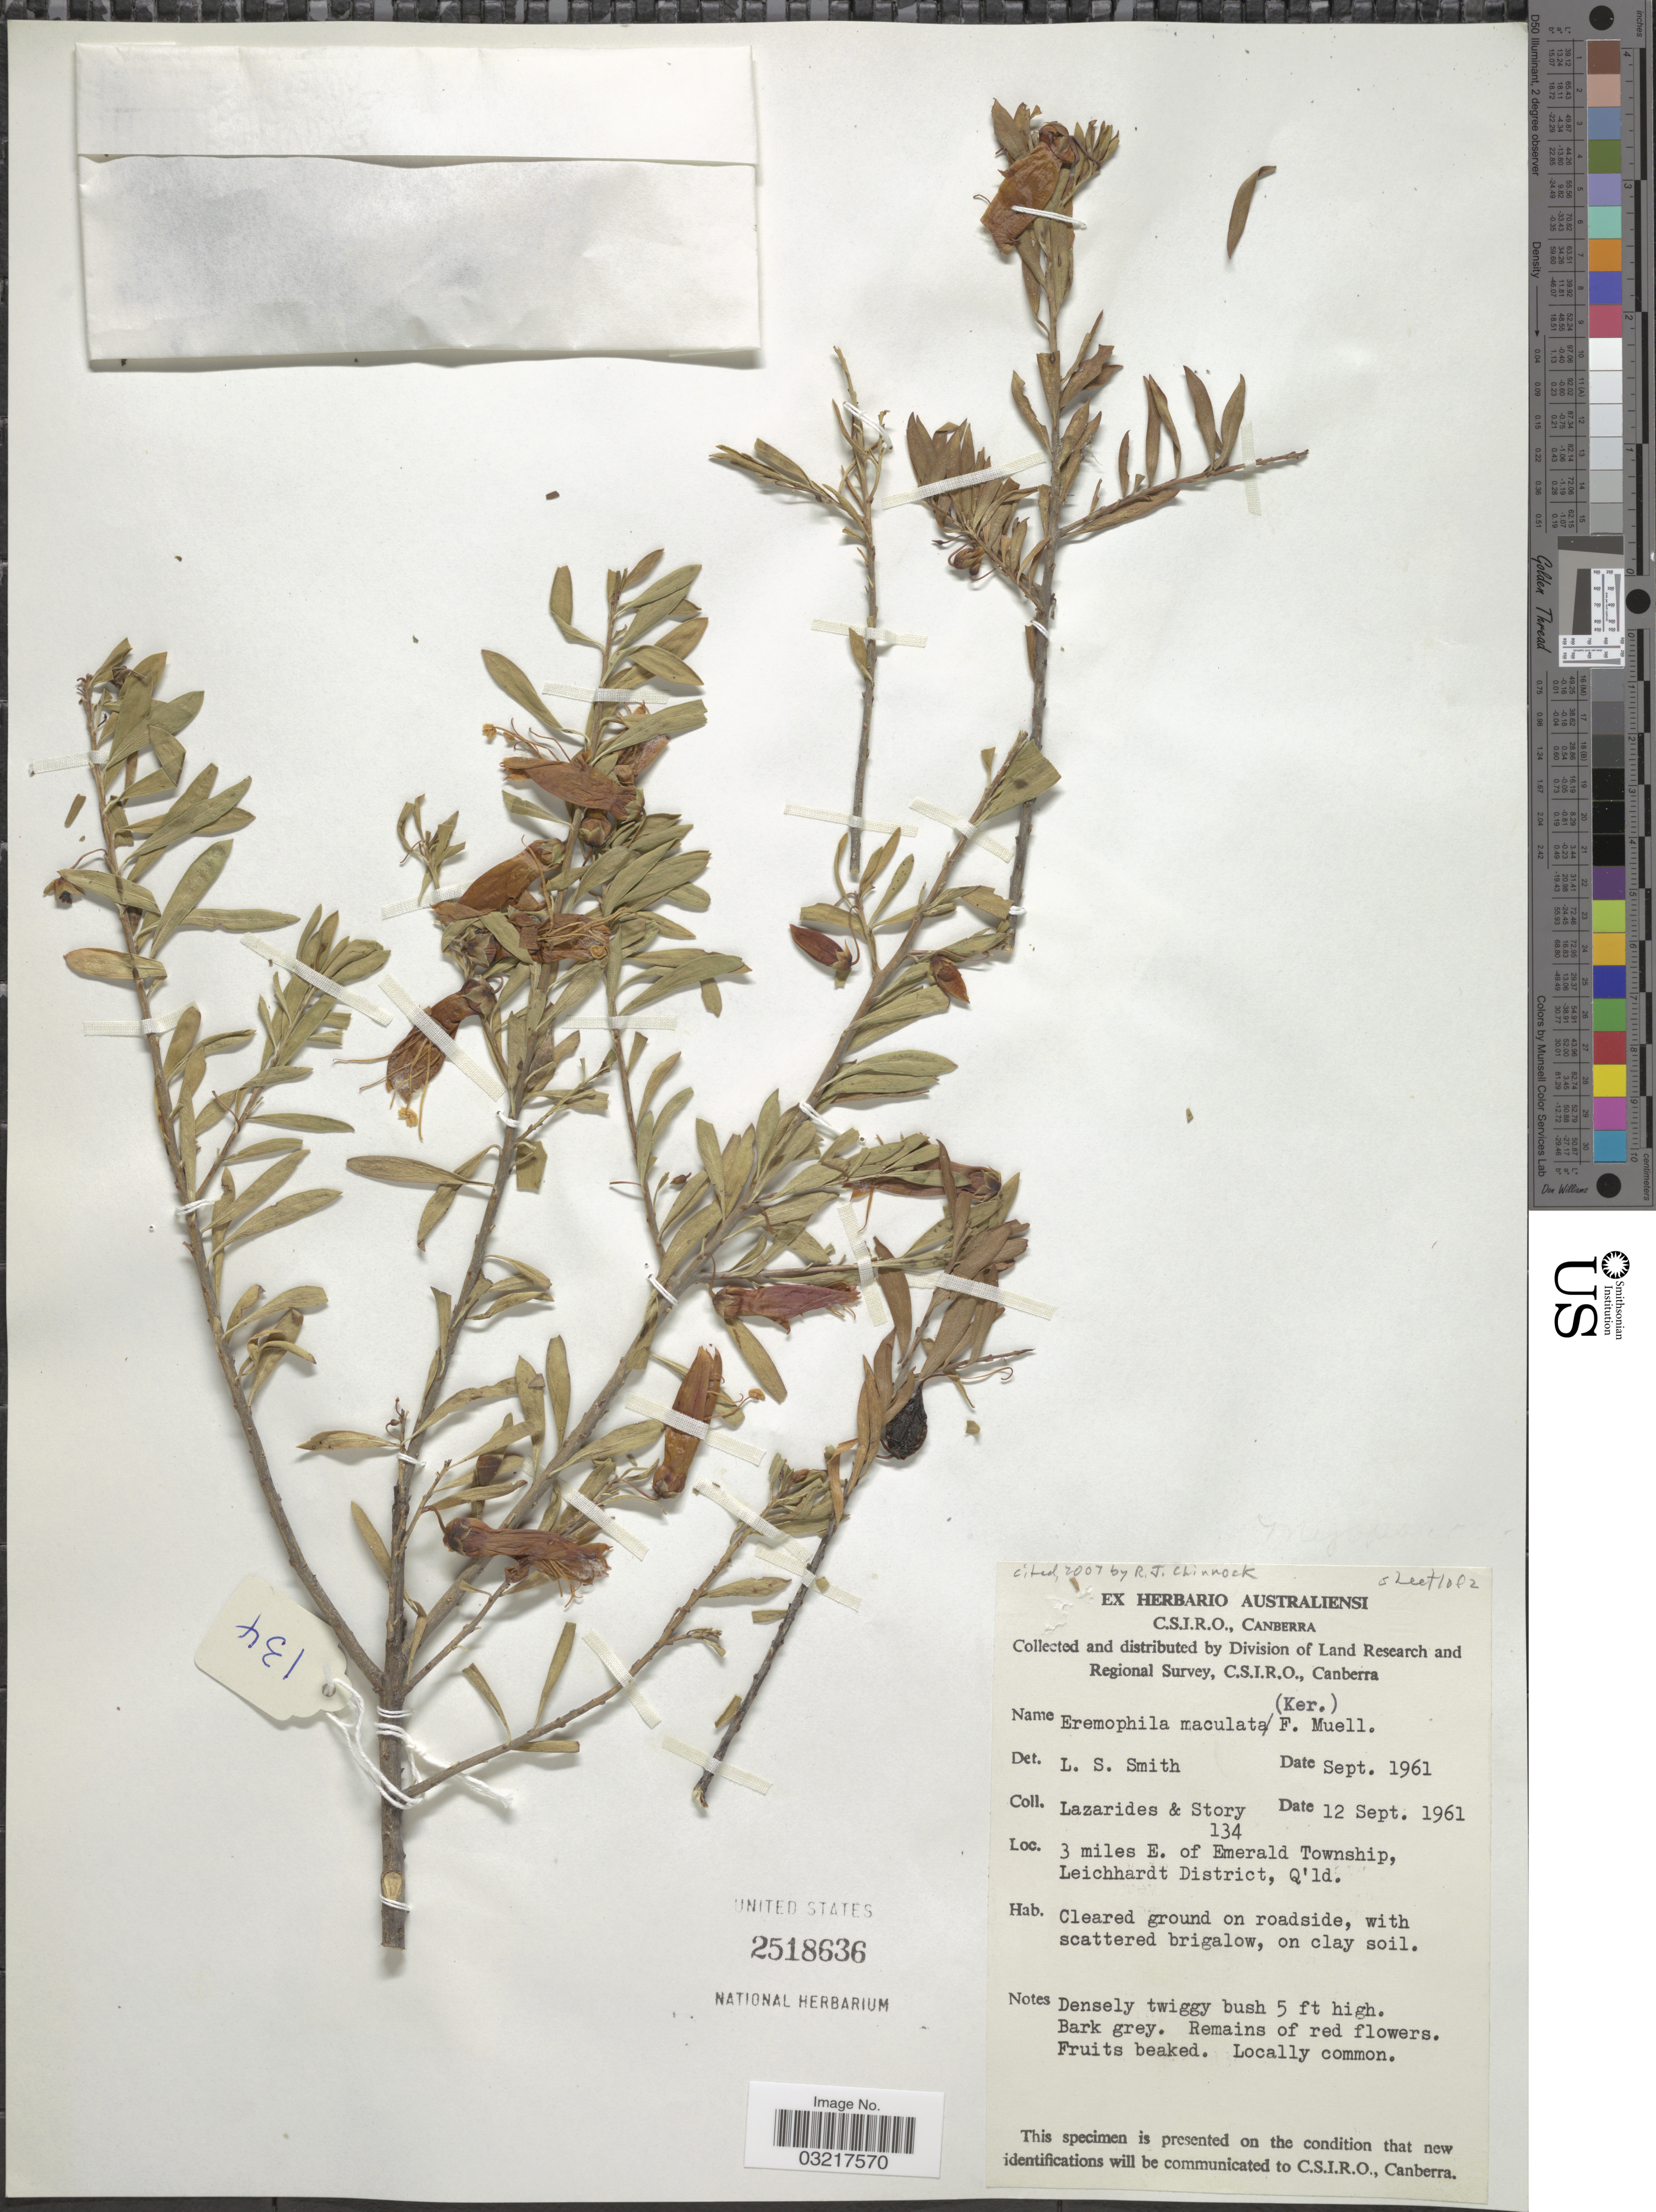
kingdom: Plantae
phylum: Tracheophyta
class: Magnoliopsida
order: Lamiales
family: Scrophulariaceae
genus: Eremophila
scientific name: Eremophila maculata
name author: (Ker Gawl.) F. Muell.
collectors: M. Lazarides & -. Story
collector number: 134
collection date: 1961-09-12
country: Australia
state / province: Queensland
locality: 3 miles E. of Emerald Township, Leichhardt District, Q' ld.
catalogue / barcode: US 2518636